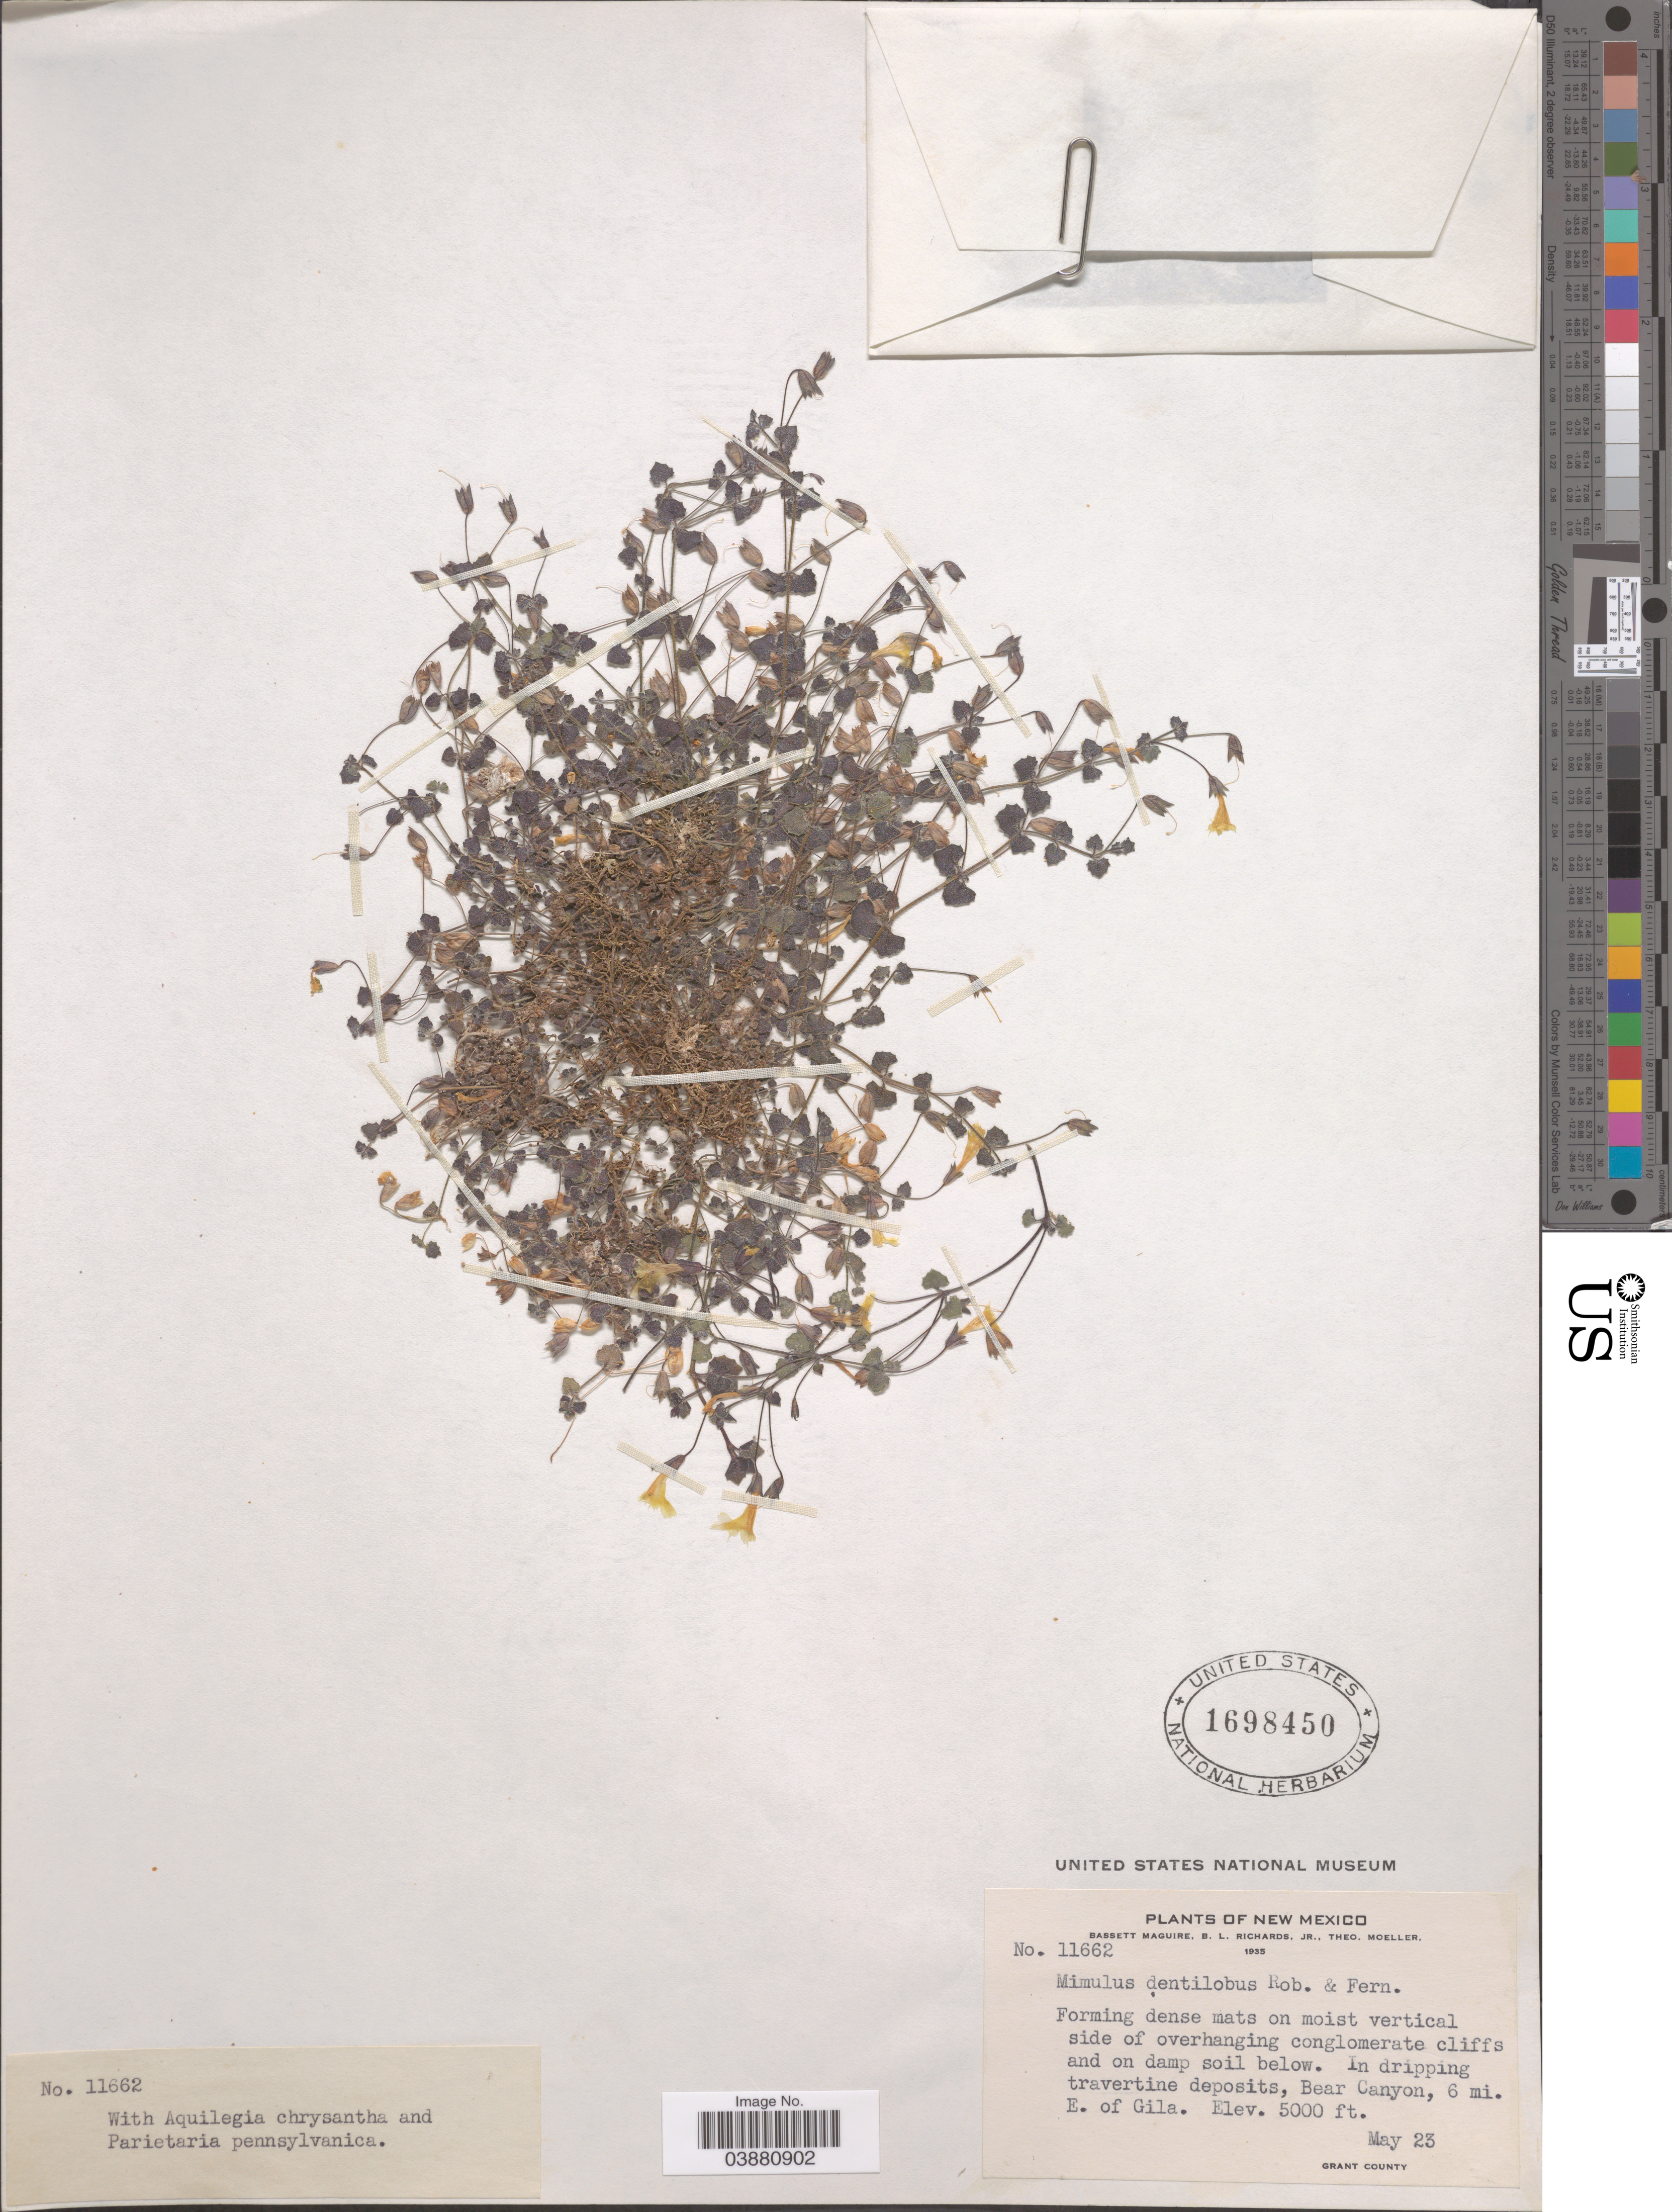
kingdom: Plantae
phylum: Tracheophyta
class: Magnoliopsida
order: Lamiales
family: Phrymaceae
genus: Mimulus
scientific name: Mimulus dentilobus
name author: B.L. Rob. & Fernald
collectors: B. Maguire, B. Richards & T. Moeller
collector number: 11662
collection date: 1935-05-23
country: United States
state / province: New Mexico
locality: In dripping travertine deposits, Bear Canyon, 6 mi. E. of Gila.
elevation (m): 1524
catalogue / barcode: US 1698450